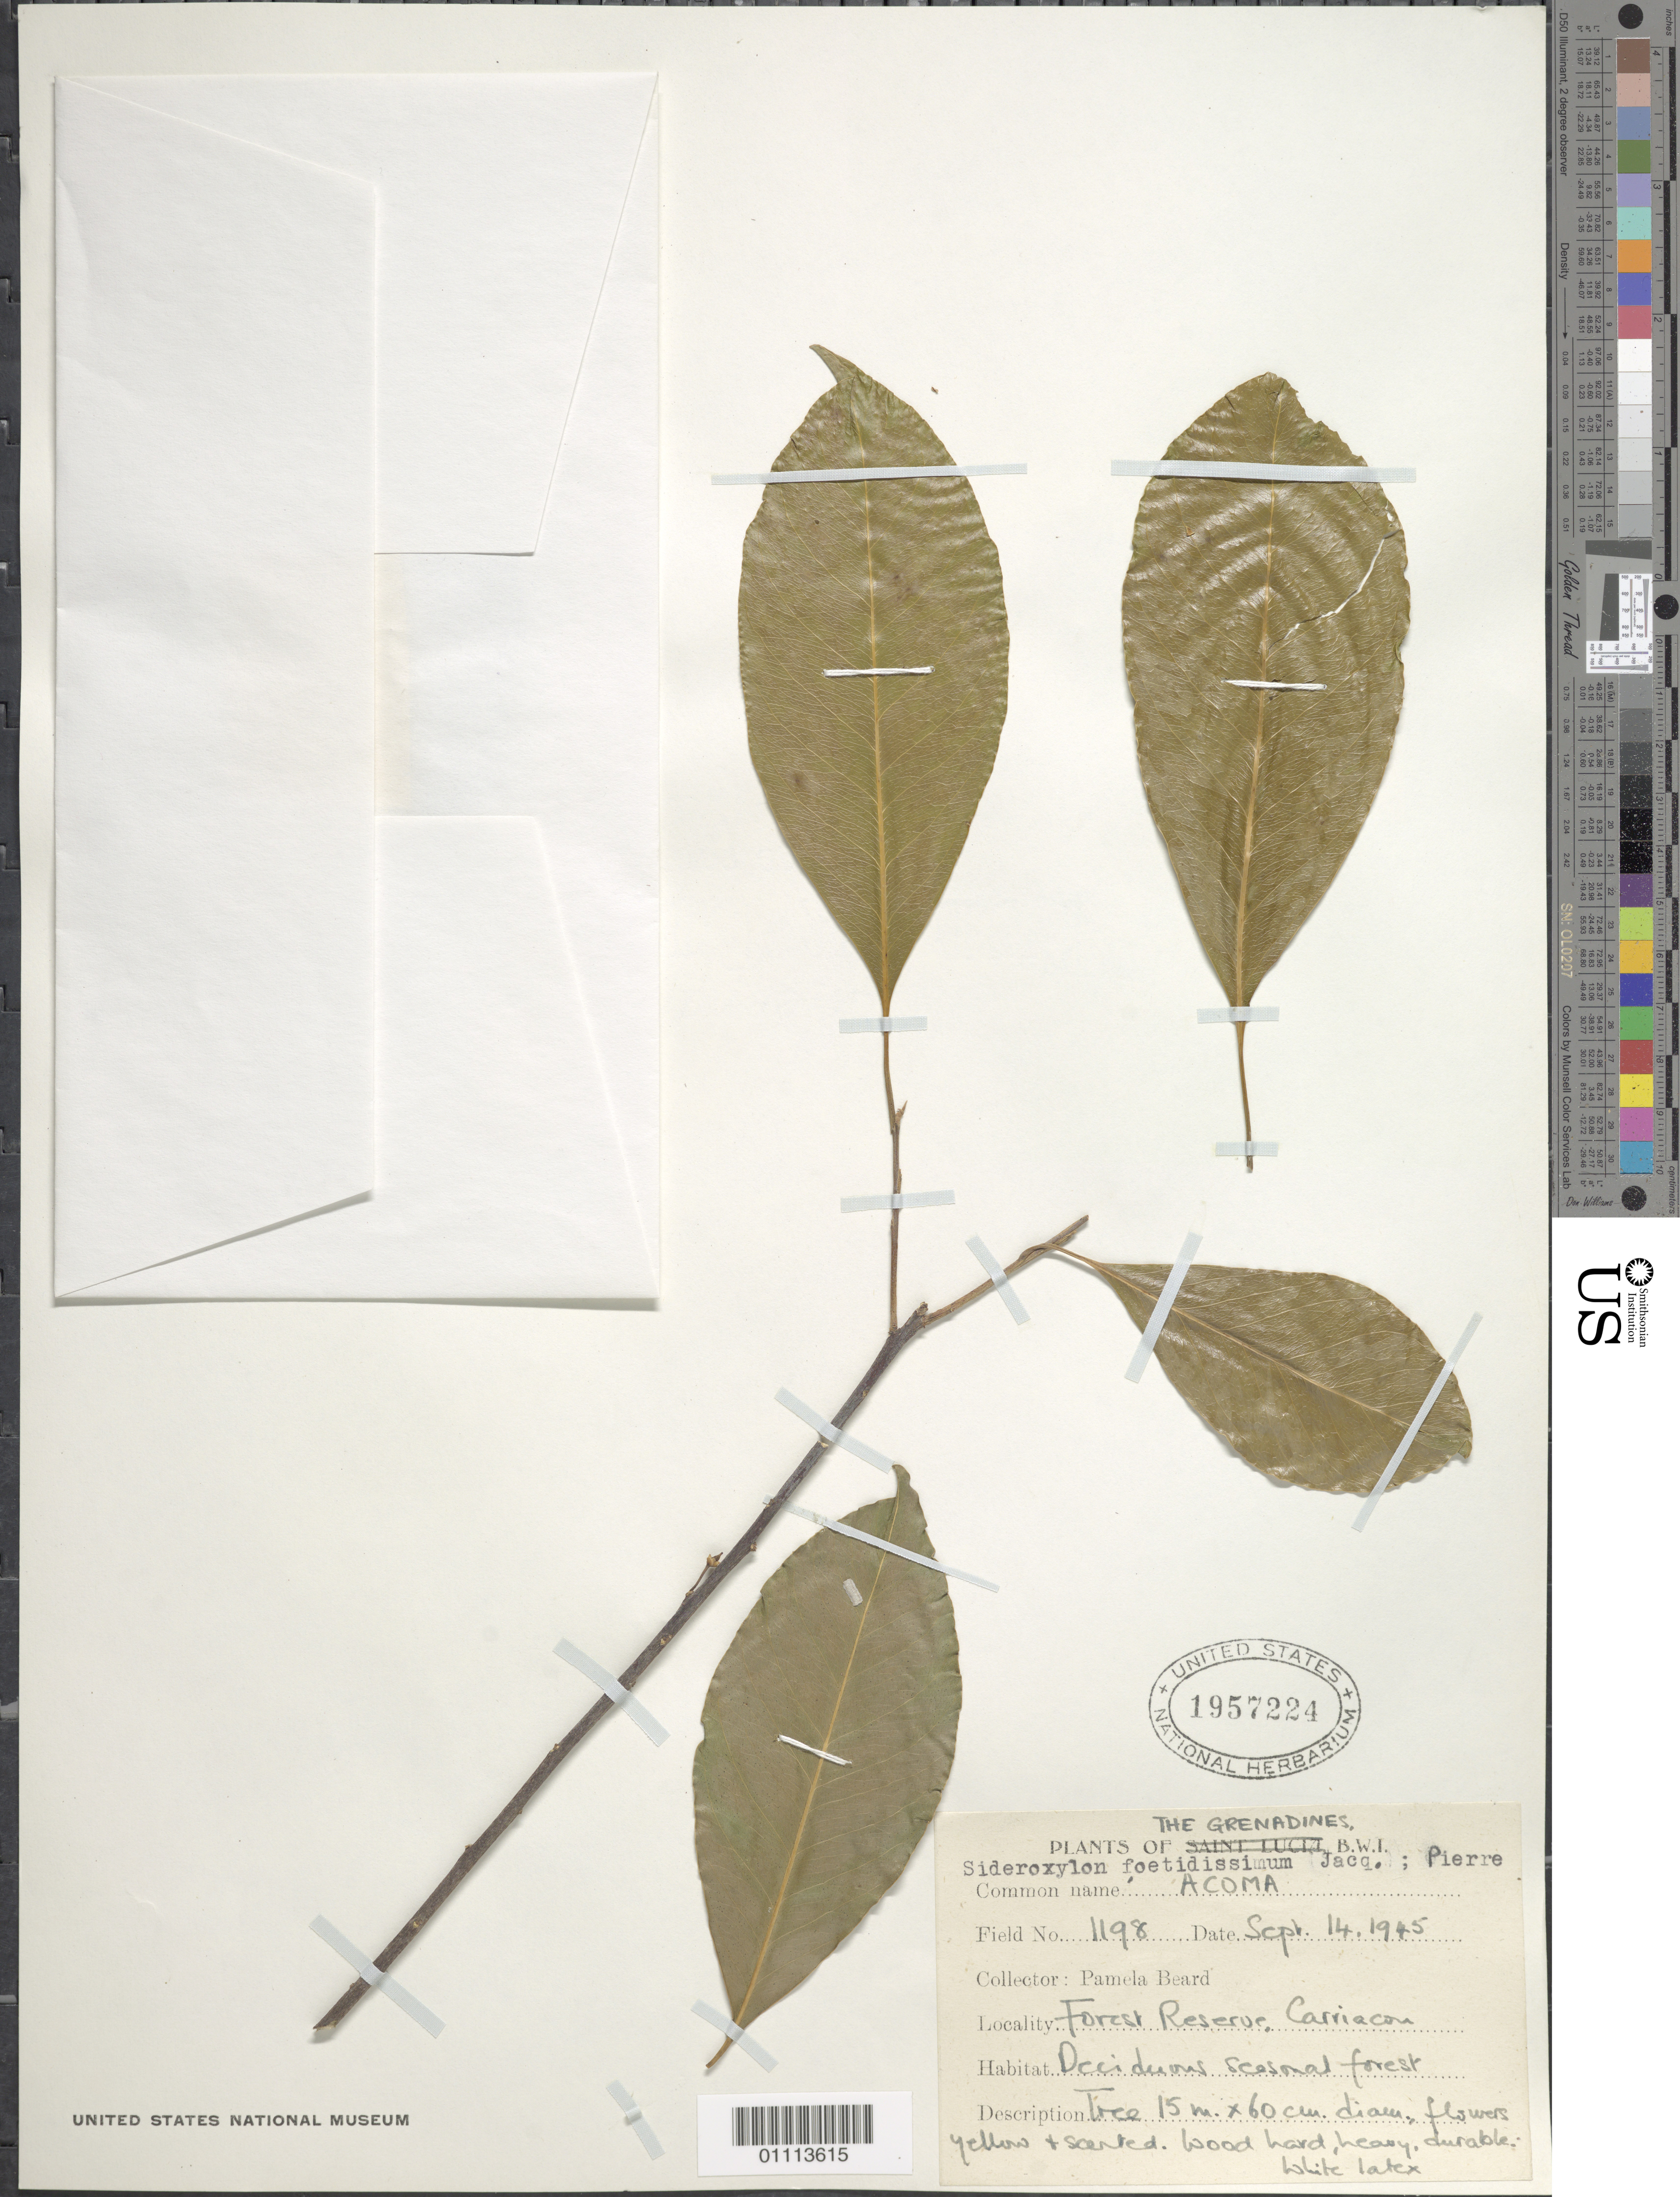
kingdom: Plantae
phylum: Tracheophyta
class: Magnoliopsida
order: Ericales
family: Sapotaceae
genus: Sideroxylon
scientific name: Sideroxylon foetidissimum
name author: Jacq.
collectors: P. Beard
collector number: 1198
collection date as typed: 14 Sep 1945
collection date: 1945-09-14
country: St. Vincent - Grenadines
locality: Forest Reserve, Carriacoa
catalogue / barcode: US 1957224